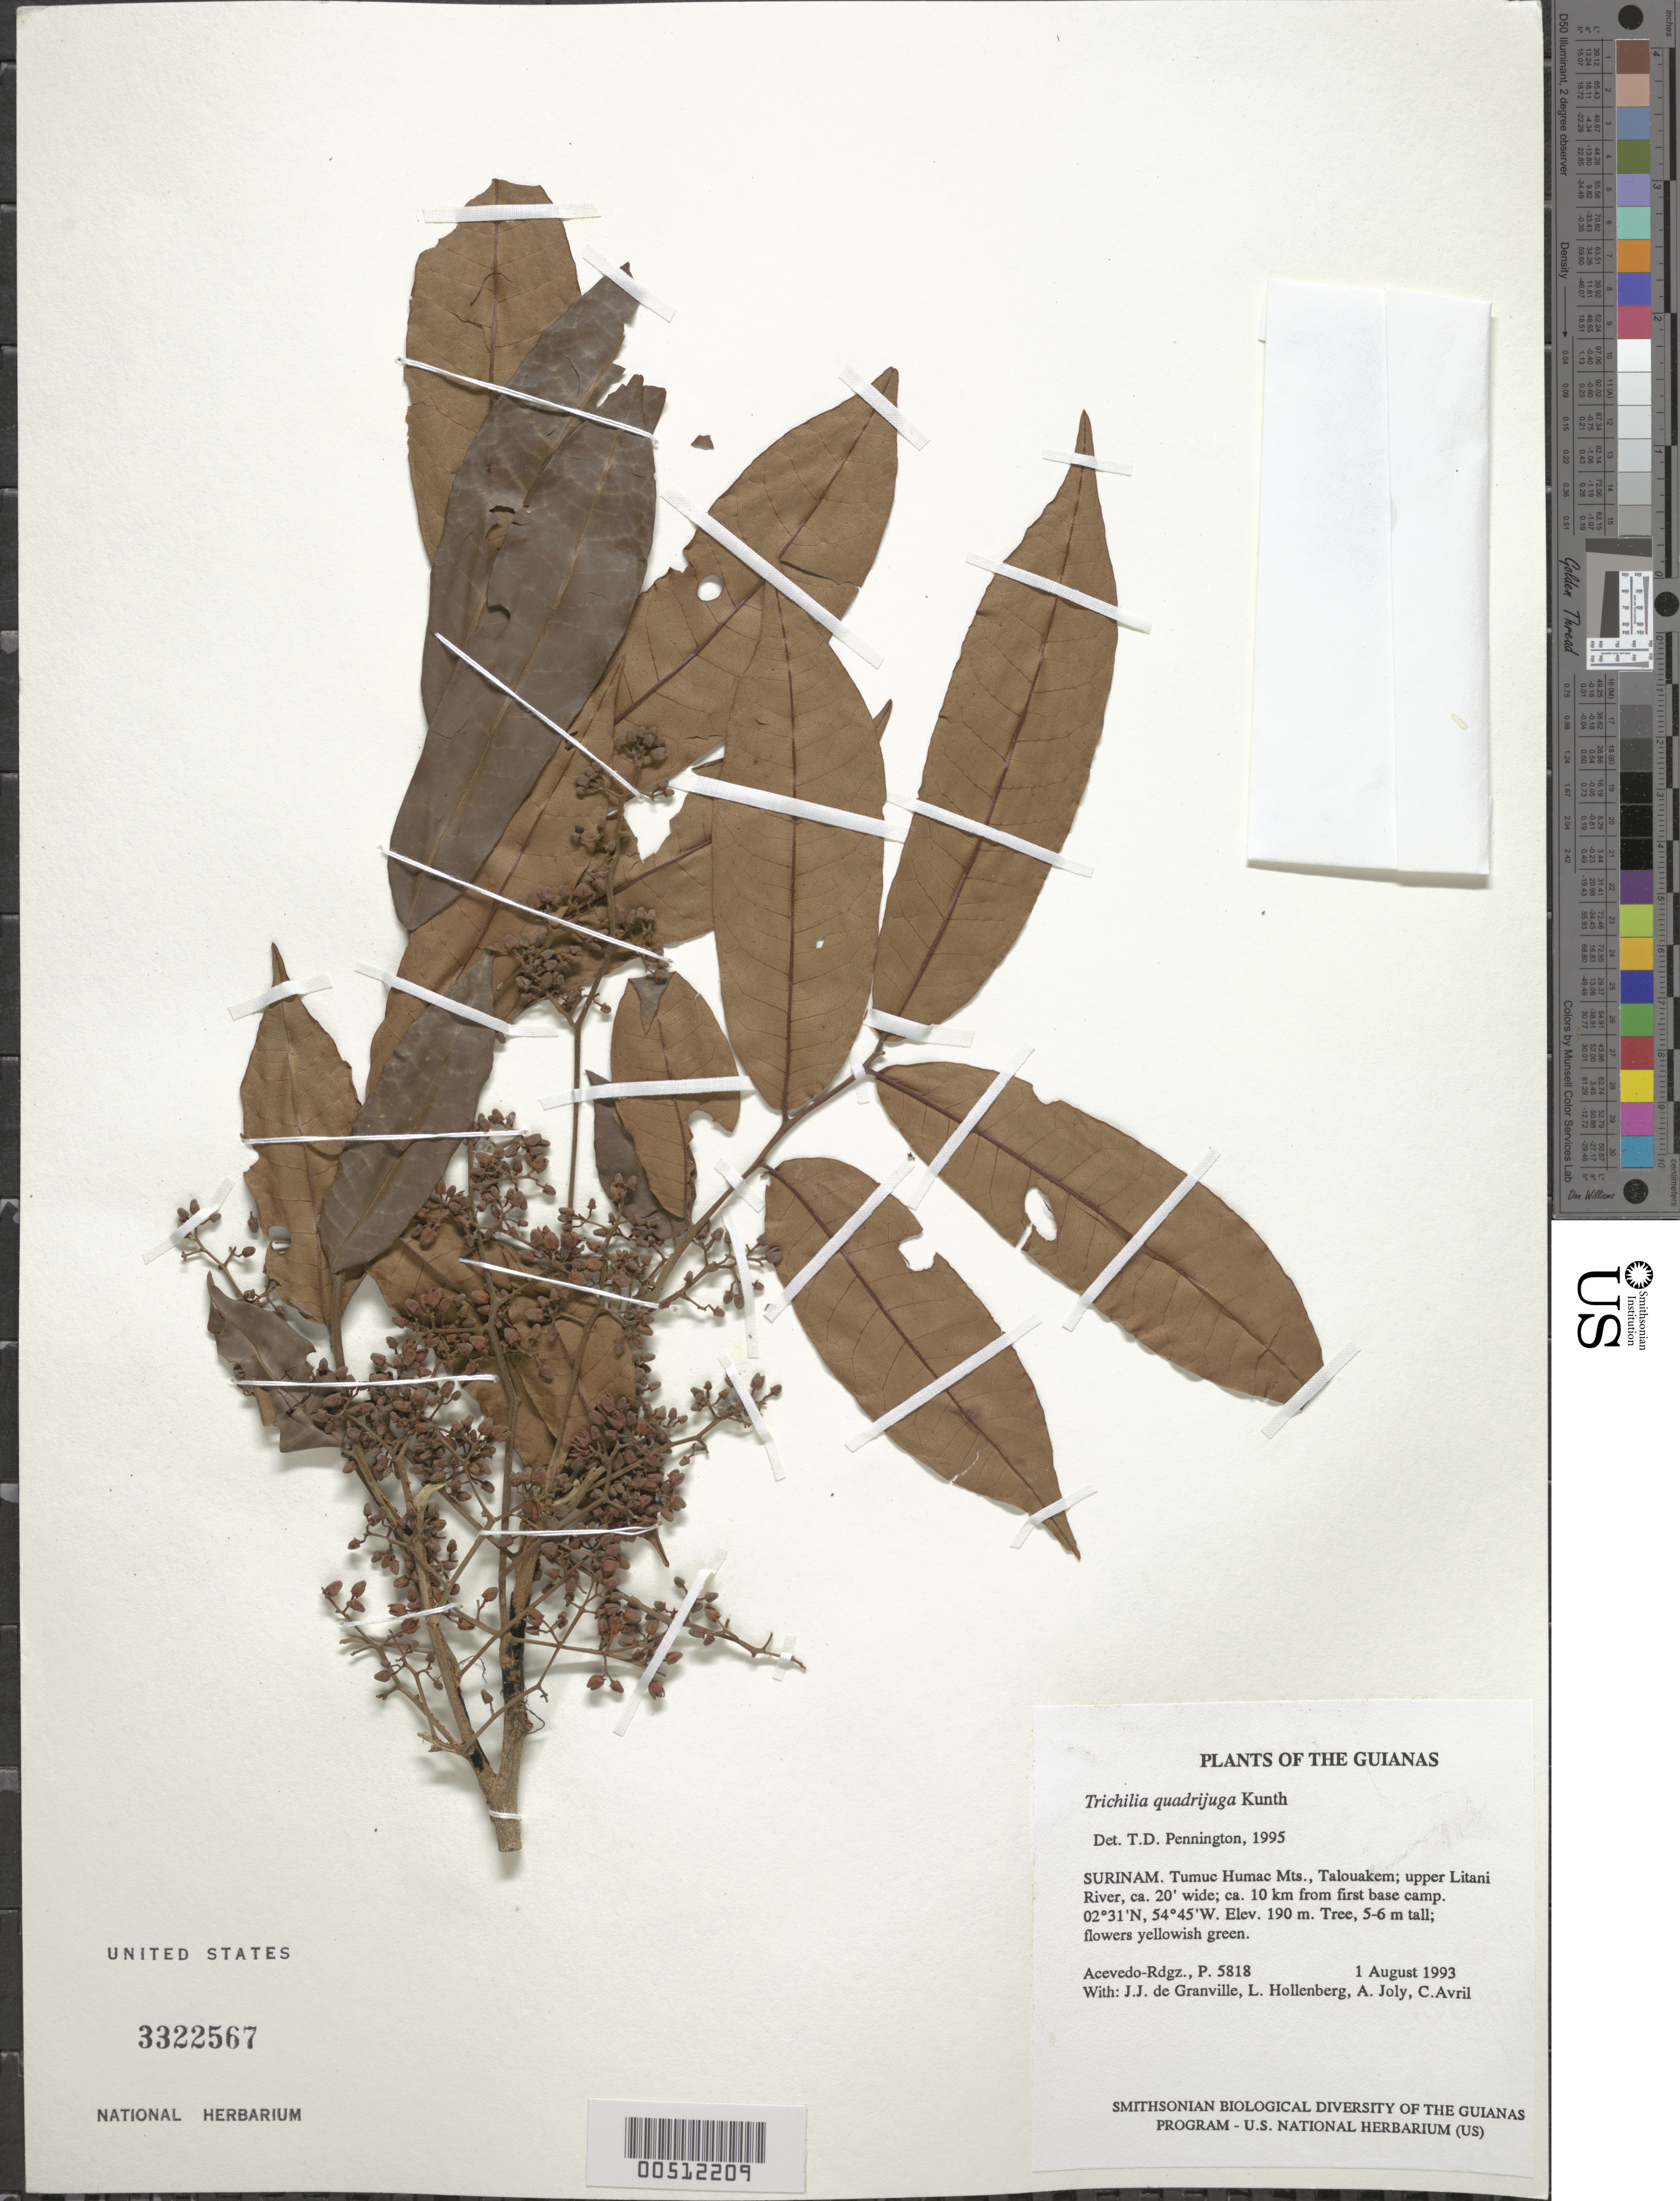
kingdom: Plantae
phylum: Tracheophyta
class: Magnoliopsida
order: Sapindales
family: Meliaceae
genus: Trichilia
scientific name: Trichilia quadrijuga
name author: Kunth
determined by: Pennington, T. D., (K)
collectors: P. Acevedo-Rodr., J.-J. de Granville, A. Joly, A. Boyer & L. Hollenberg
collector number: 5818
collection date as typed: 01 Aug 1993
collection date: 1993-08-01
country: Suriname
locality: Tumuc Humac Mts., Talouakem; upper Litani River, ca. 20' wide; ca. 10 km from first base camp.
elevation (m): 190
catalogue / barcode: US 3322567